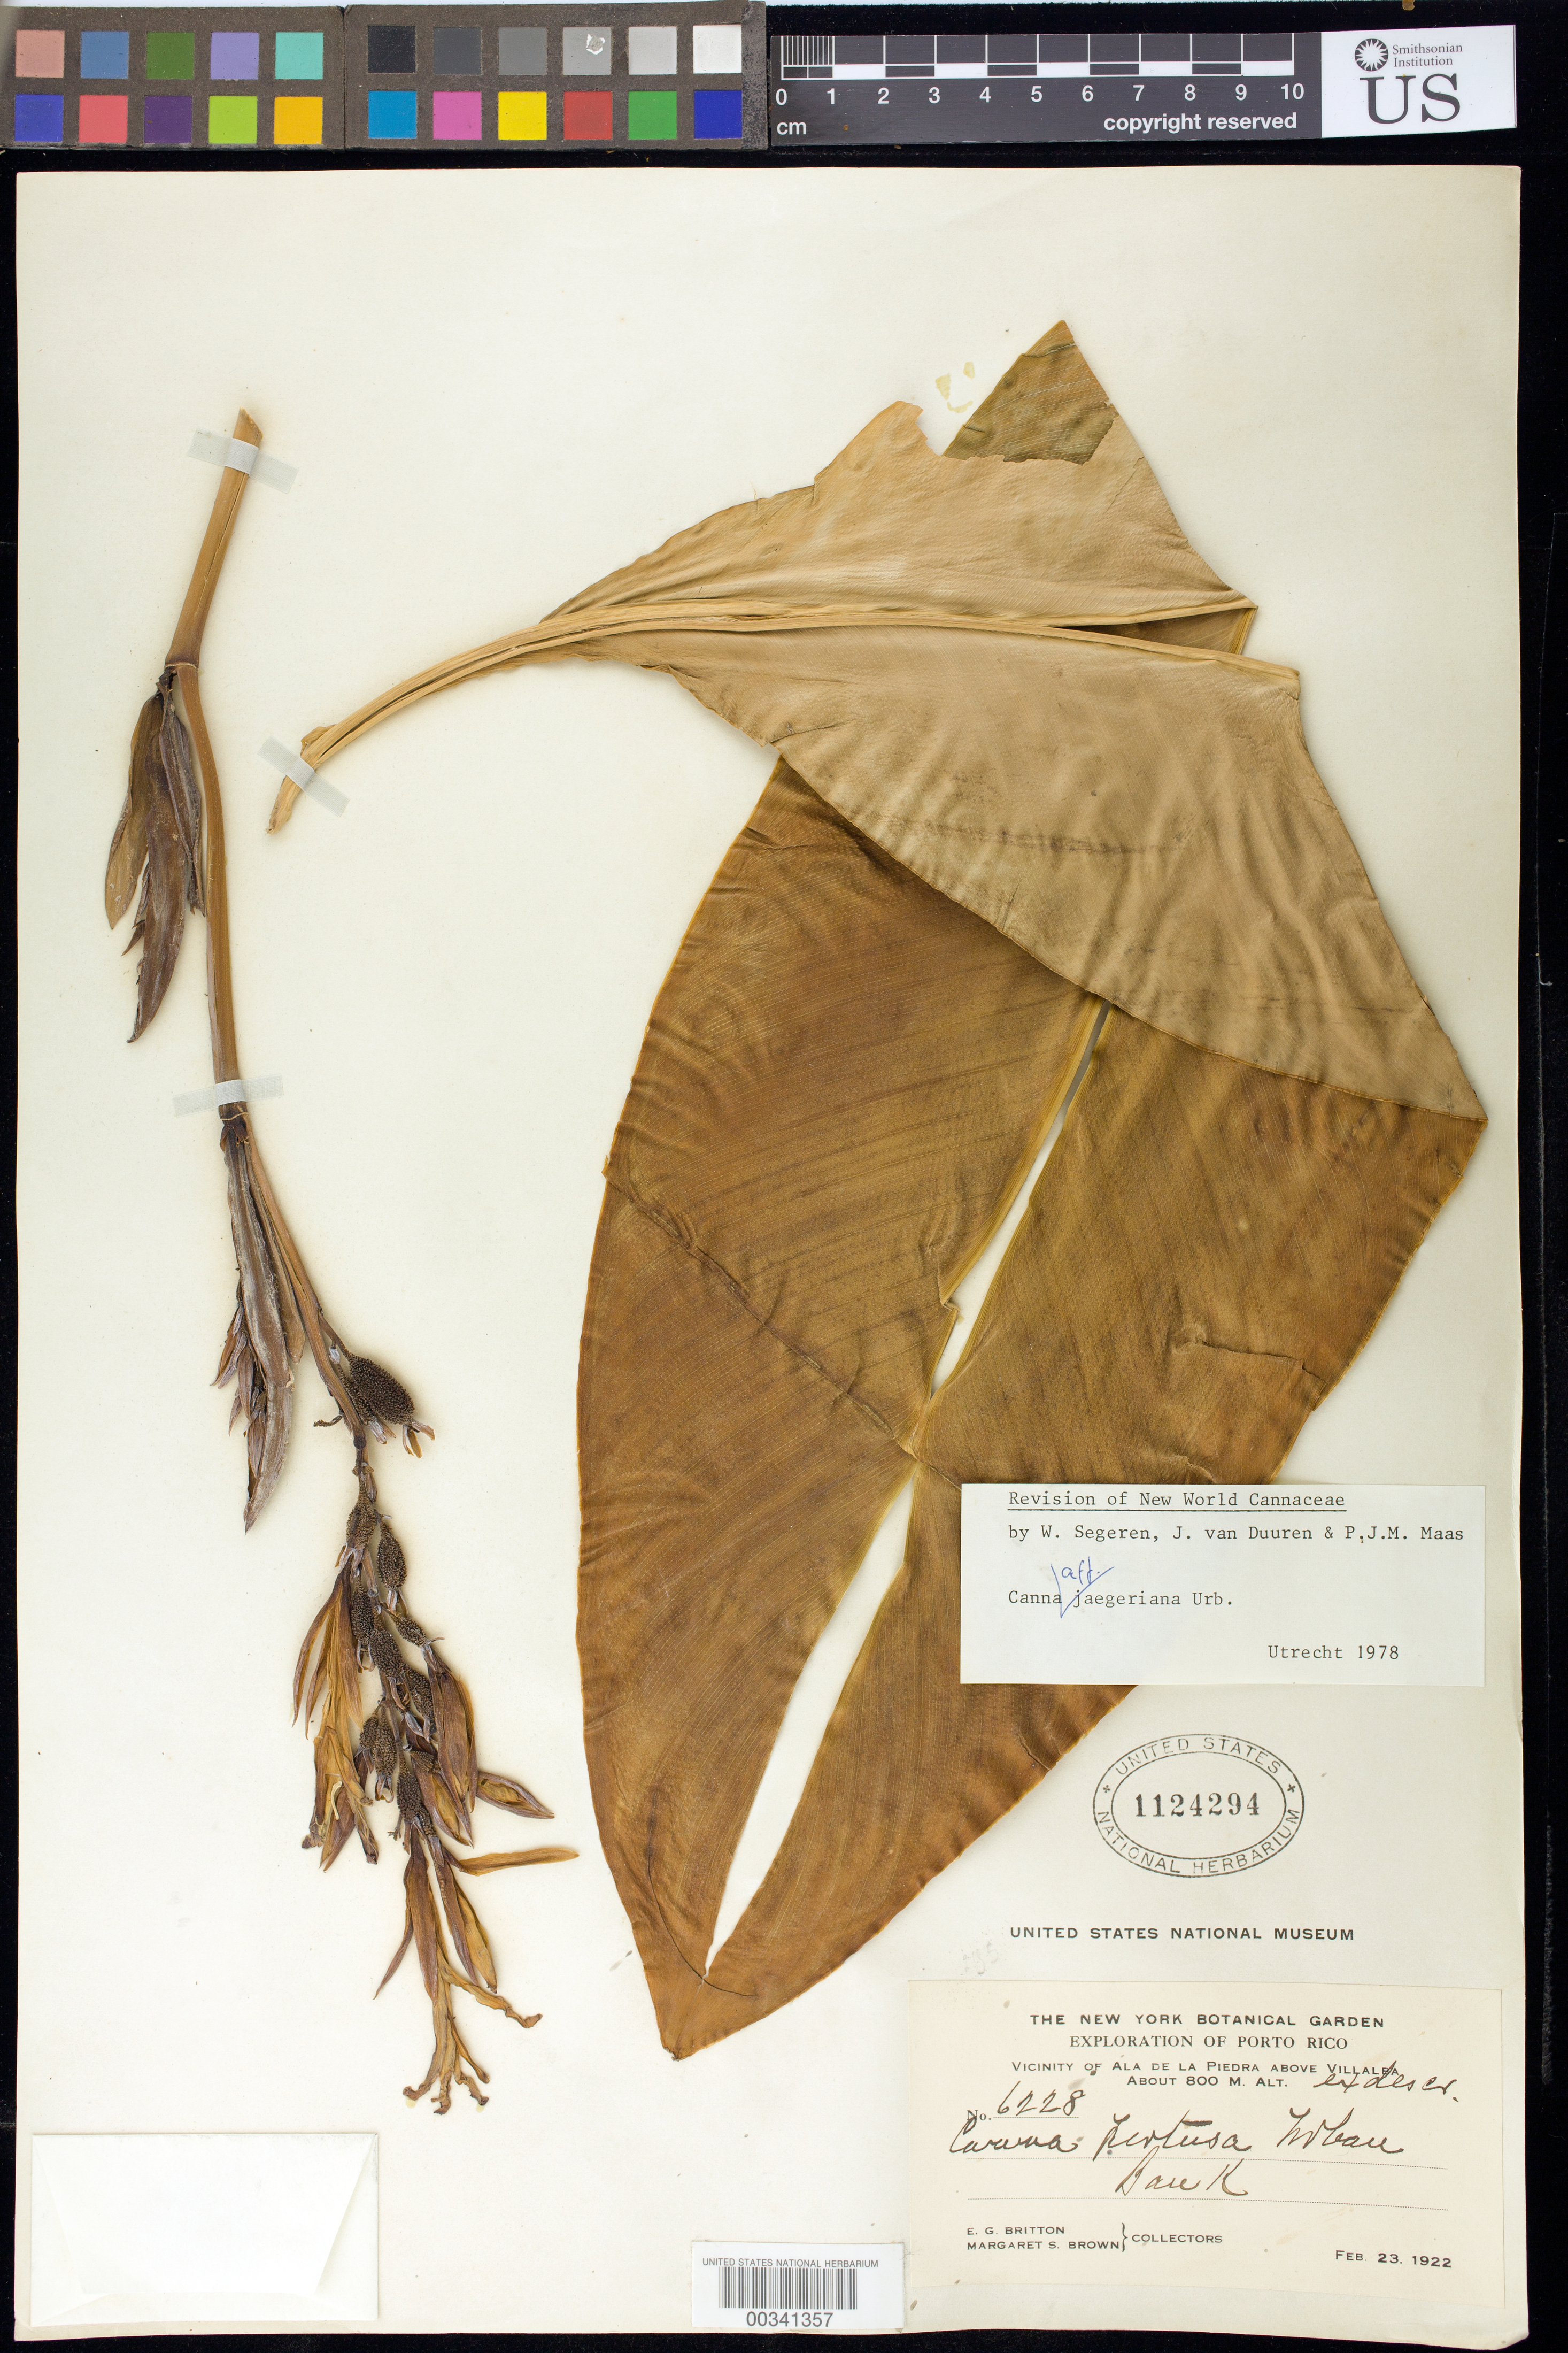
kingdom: Plantae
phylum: Tracheophyta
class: Liliopsida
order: Zingiberales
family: Cannaceae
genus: Canna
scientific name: Canna jaegeriana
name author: Urb.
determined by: Segeren, W.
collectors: E. G. Britton & M. S. Brown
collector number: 6228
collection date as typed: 23 Feb 1922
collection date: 1922-02-23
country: Puerto Rico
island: Greater Antilles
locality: Vicinity of ala de la piedra above villalba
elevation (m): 800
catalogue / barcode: US 1124294